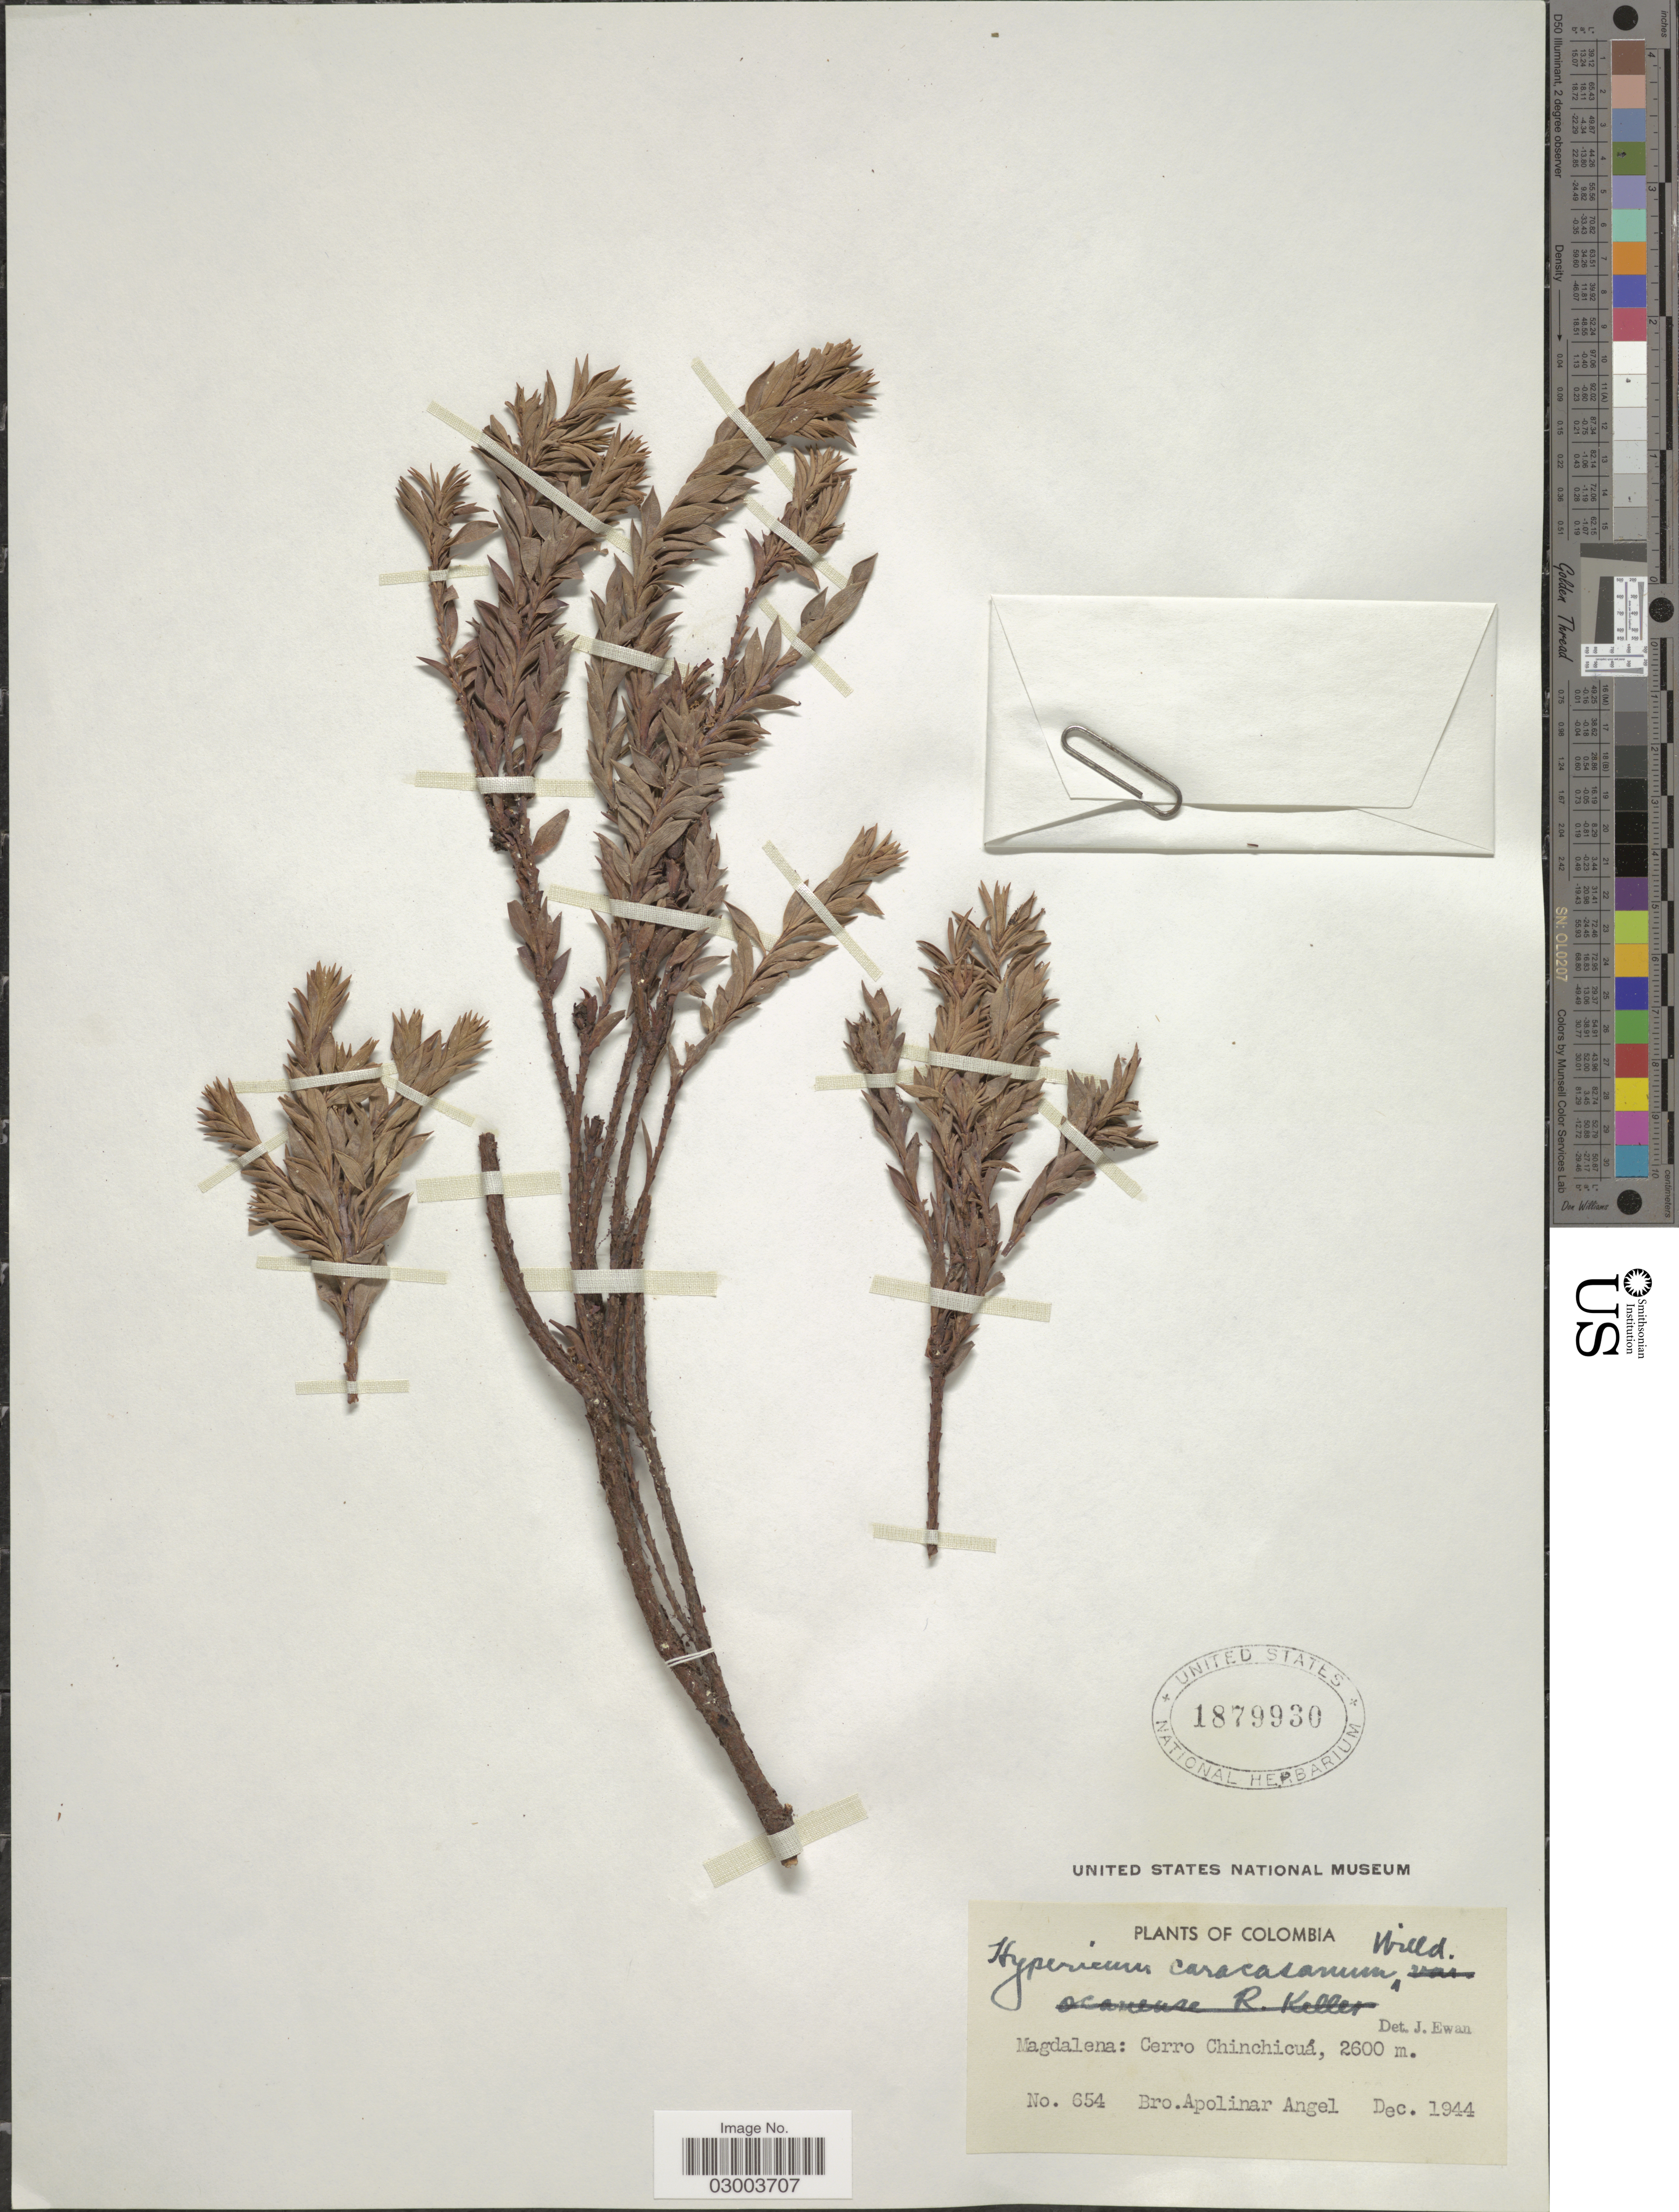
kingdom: Plantae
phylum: Tracheophyta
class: Magnoliopsida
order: Malpighiales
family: Hypericaceae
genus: Hypericum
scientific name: Hypericum caracasanum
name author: Willd.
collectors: Bro. Apolinar A.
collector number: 654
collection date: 1944-12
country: Colombia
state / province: Magdalena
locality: Cerro Chinchiuá.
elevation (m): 2600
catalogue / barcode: US 1879930